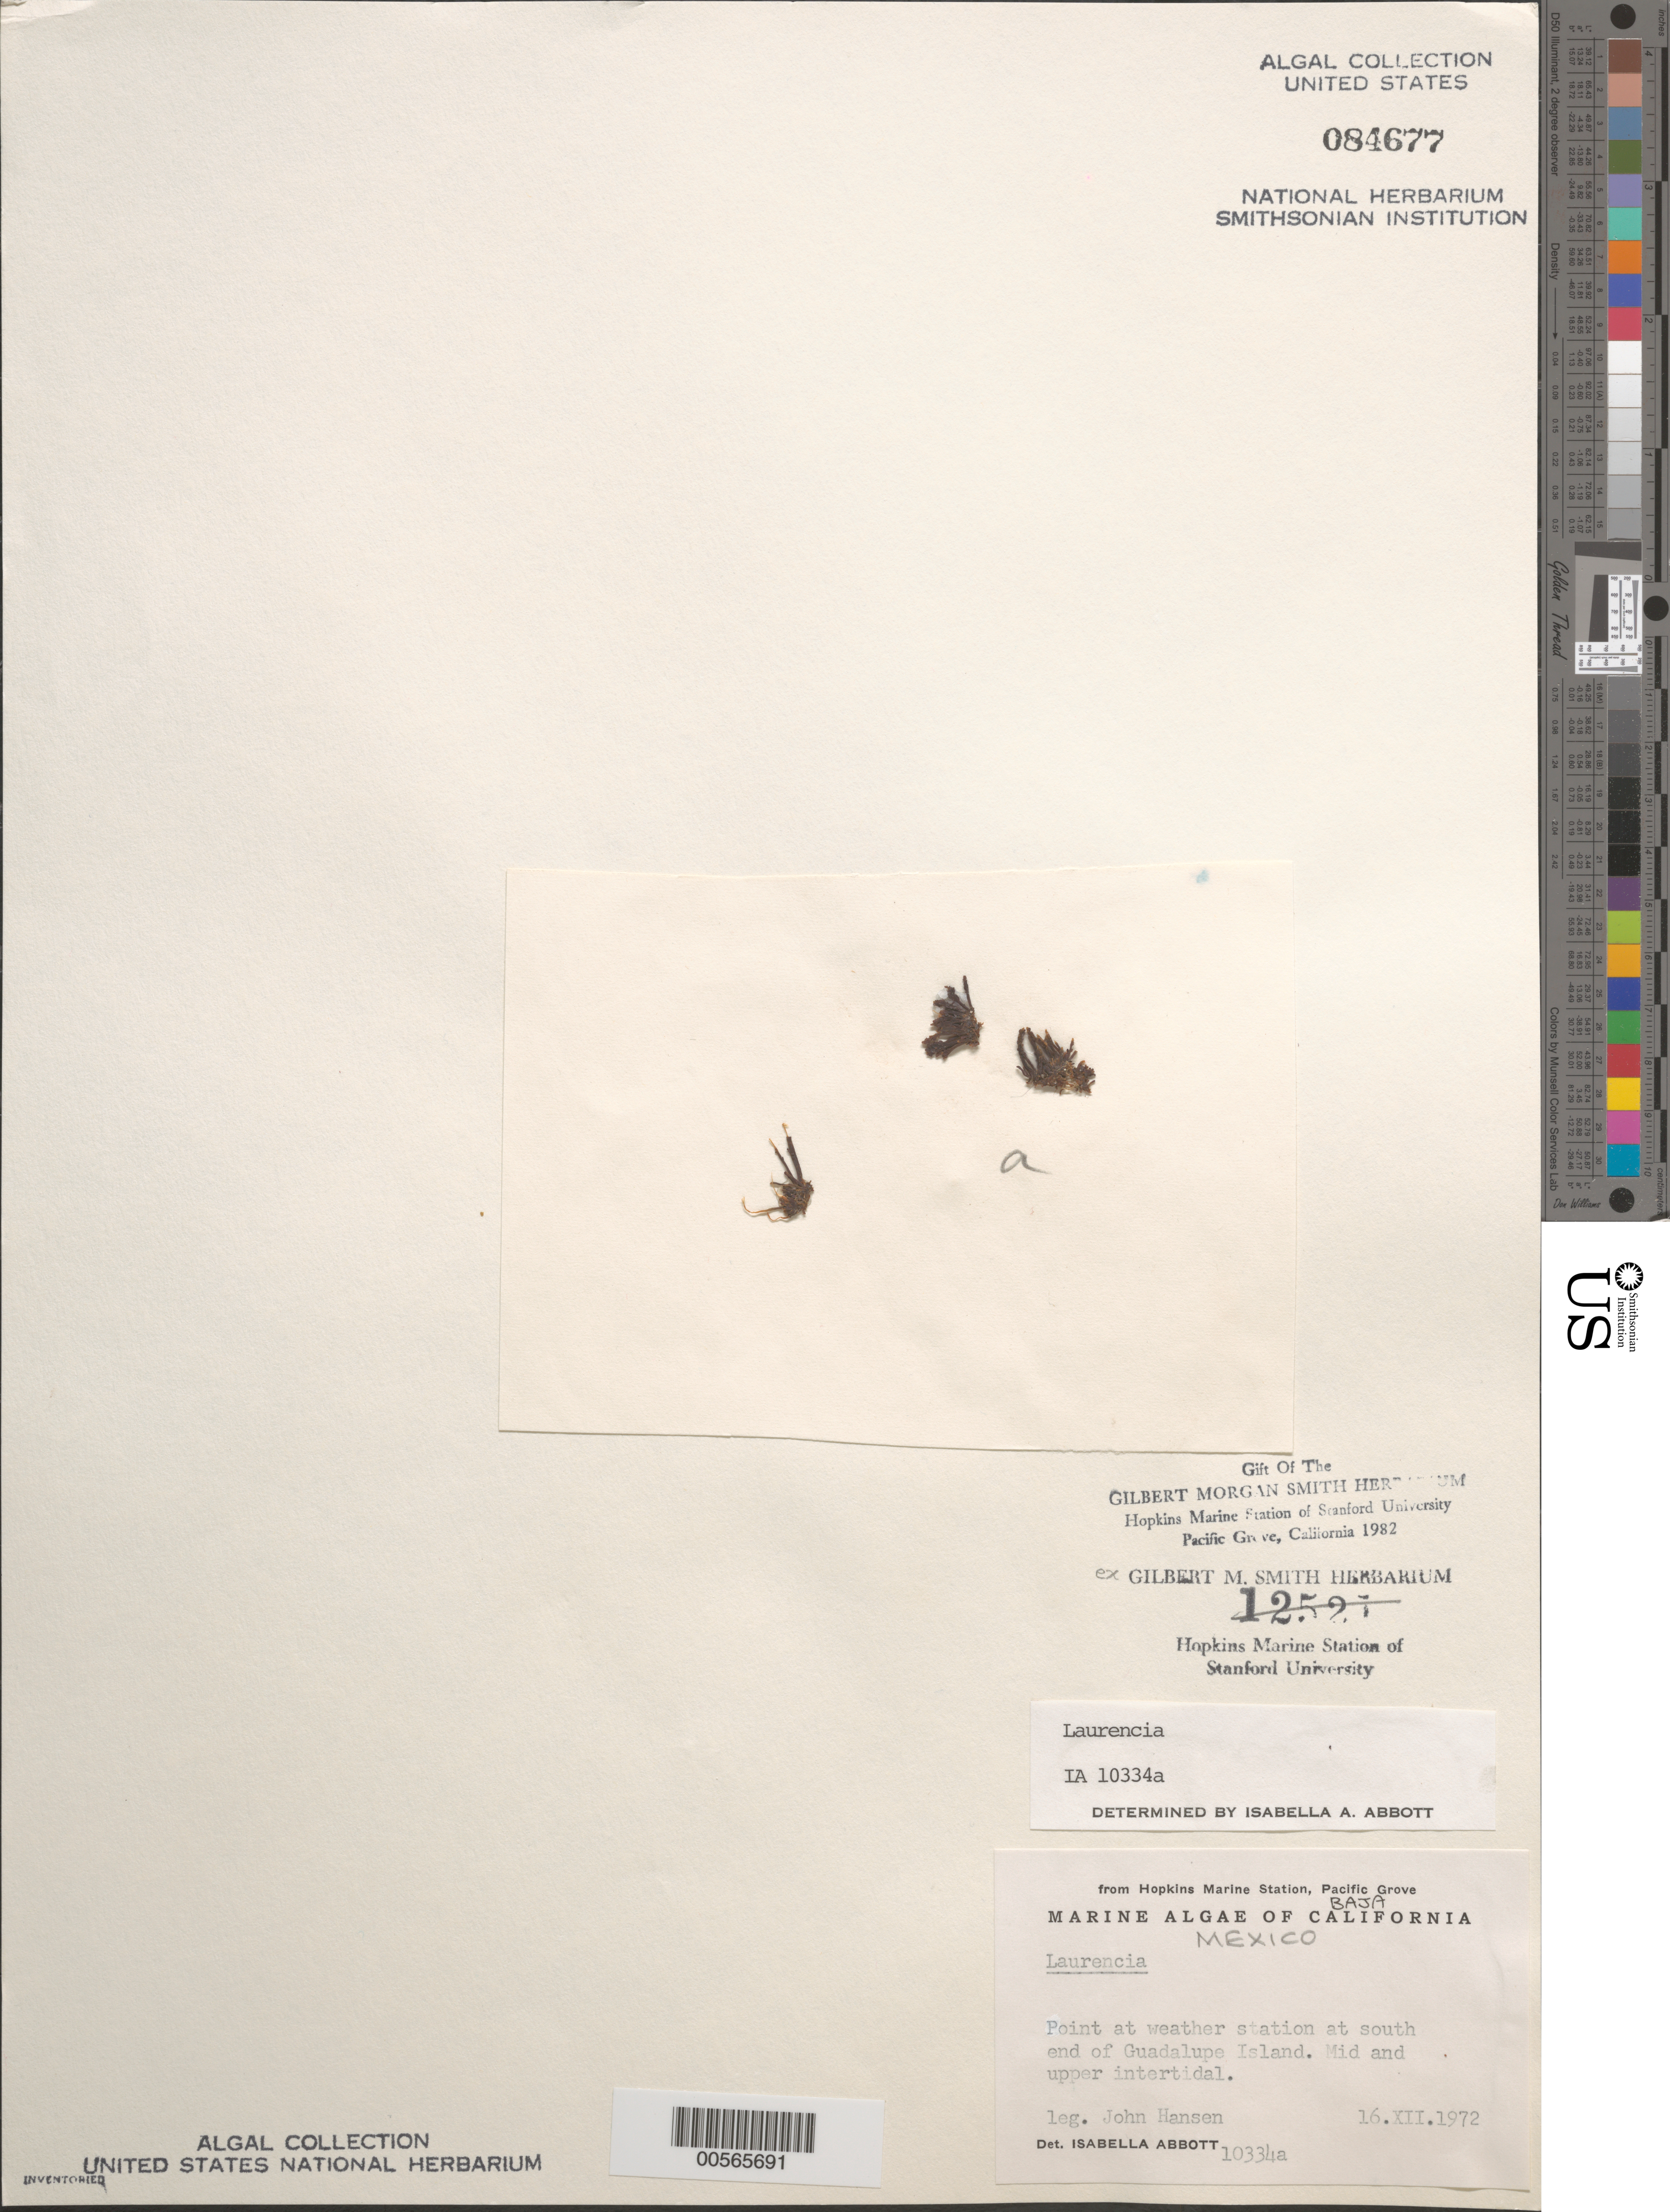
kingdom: Plantae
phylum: Rhodophyta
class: Florideophyceae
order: Ceramiales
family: Rhodomelaceae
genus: Laurencia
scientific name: Laurencia sp.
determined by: Abbott, Isabella A.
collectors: J. Hansen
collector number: IAA 10334a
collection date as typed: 16 Dec 1972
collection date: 1972-12-16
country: Mexico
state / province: Baja California Norte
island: Islote Negro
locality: Off east side of Isla Guadalupe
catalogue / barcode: US 84677